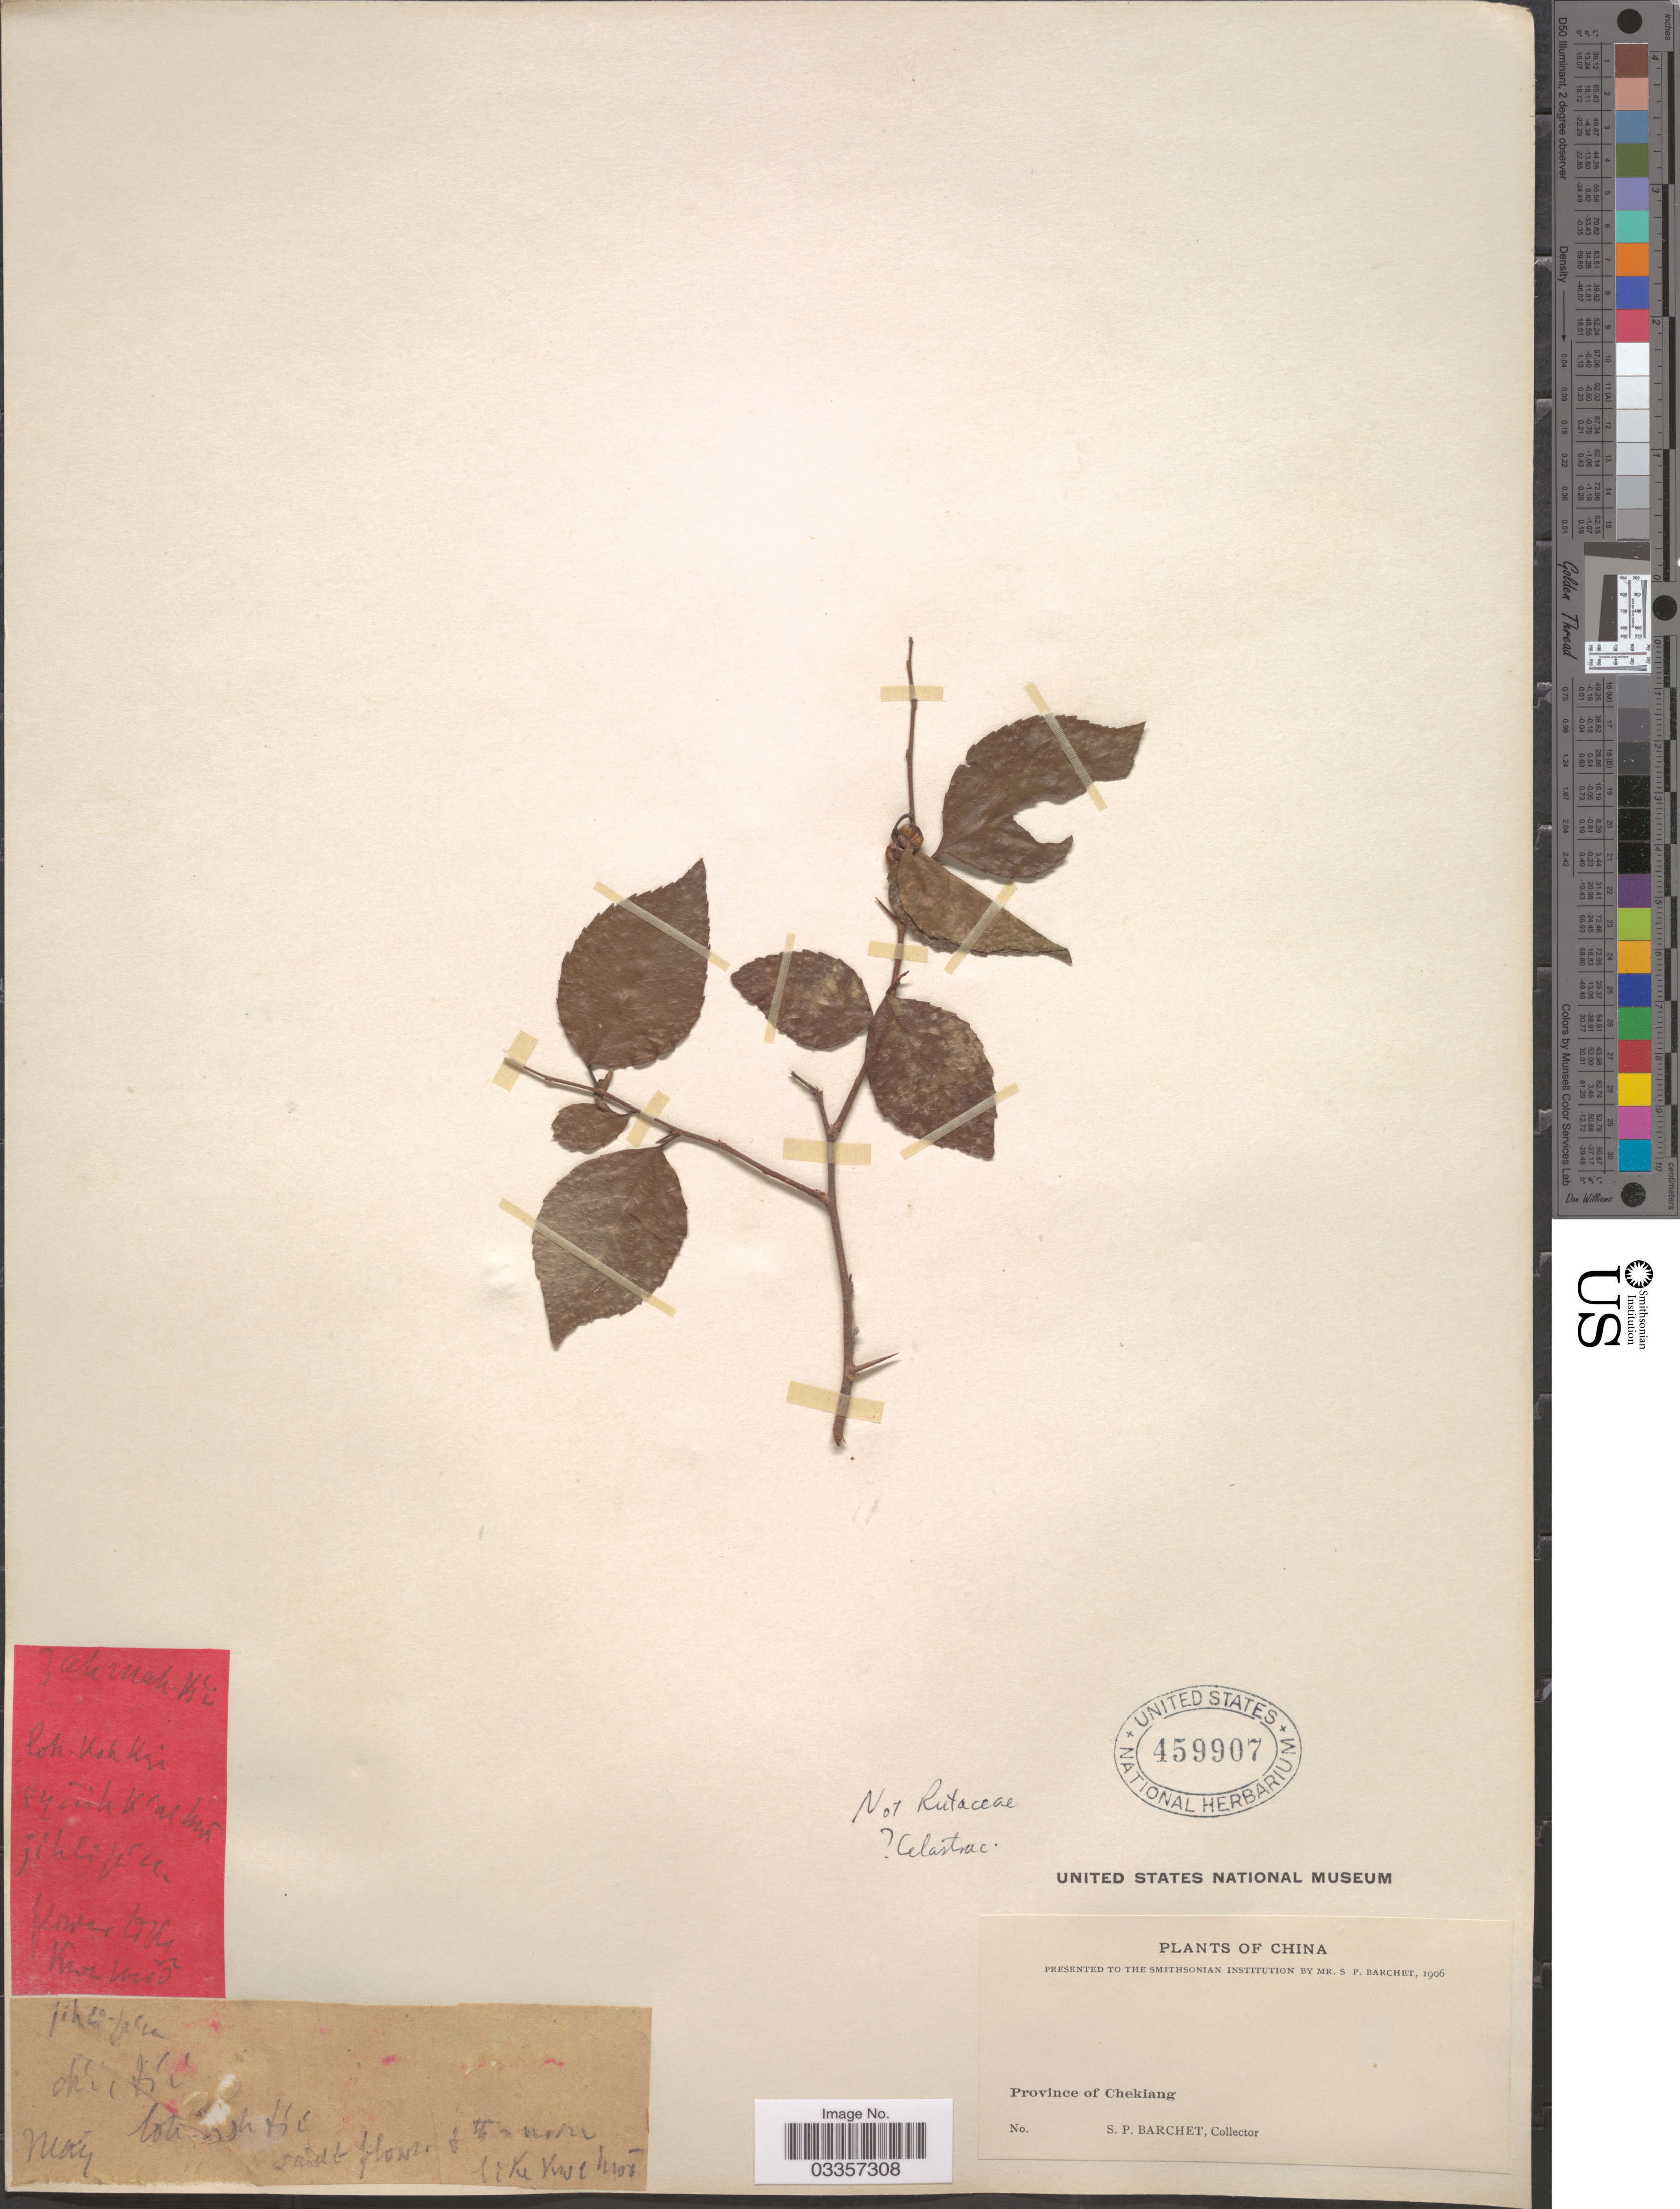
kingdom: Plantae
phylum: Tracheophyta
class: Magnoliopsida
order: Celastrales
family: Celastraceae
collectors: S. P. Barchet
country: China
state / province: Zhejiang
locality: Province of Chekiang.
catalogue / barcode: US 459907